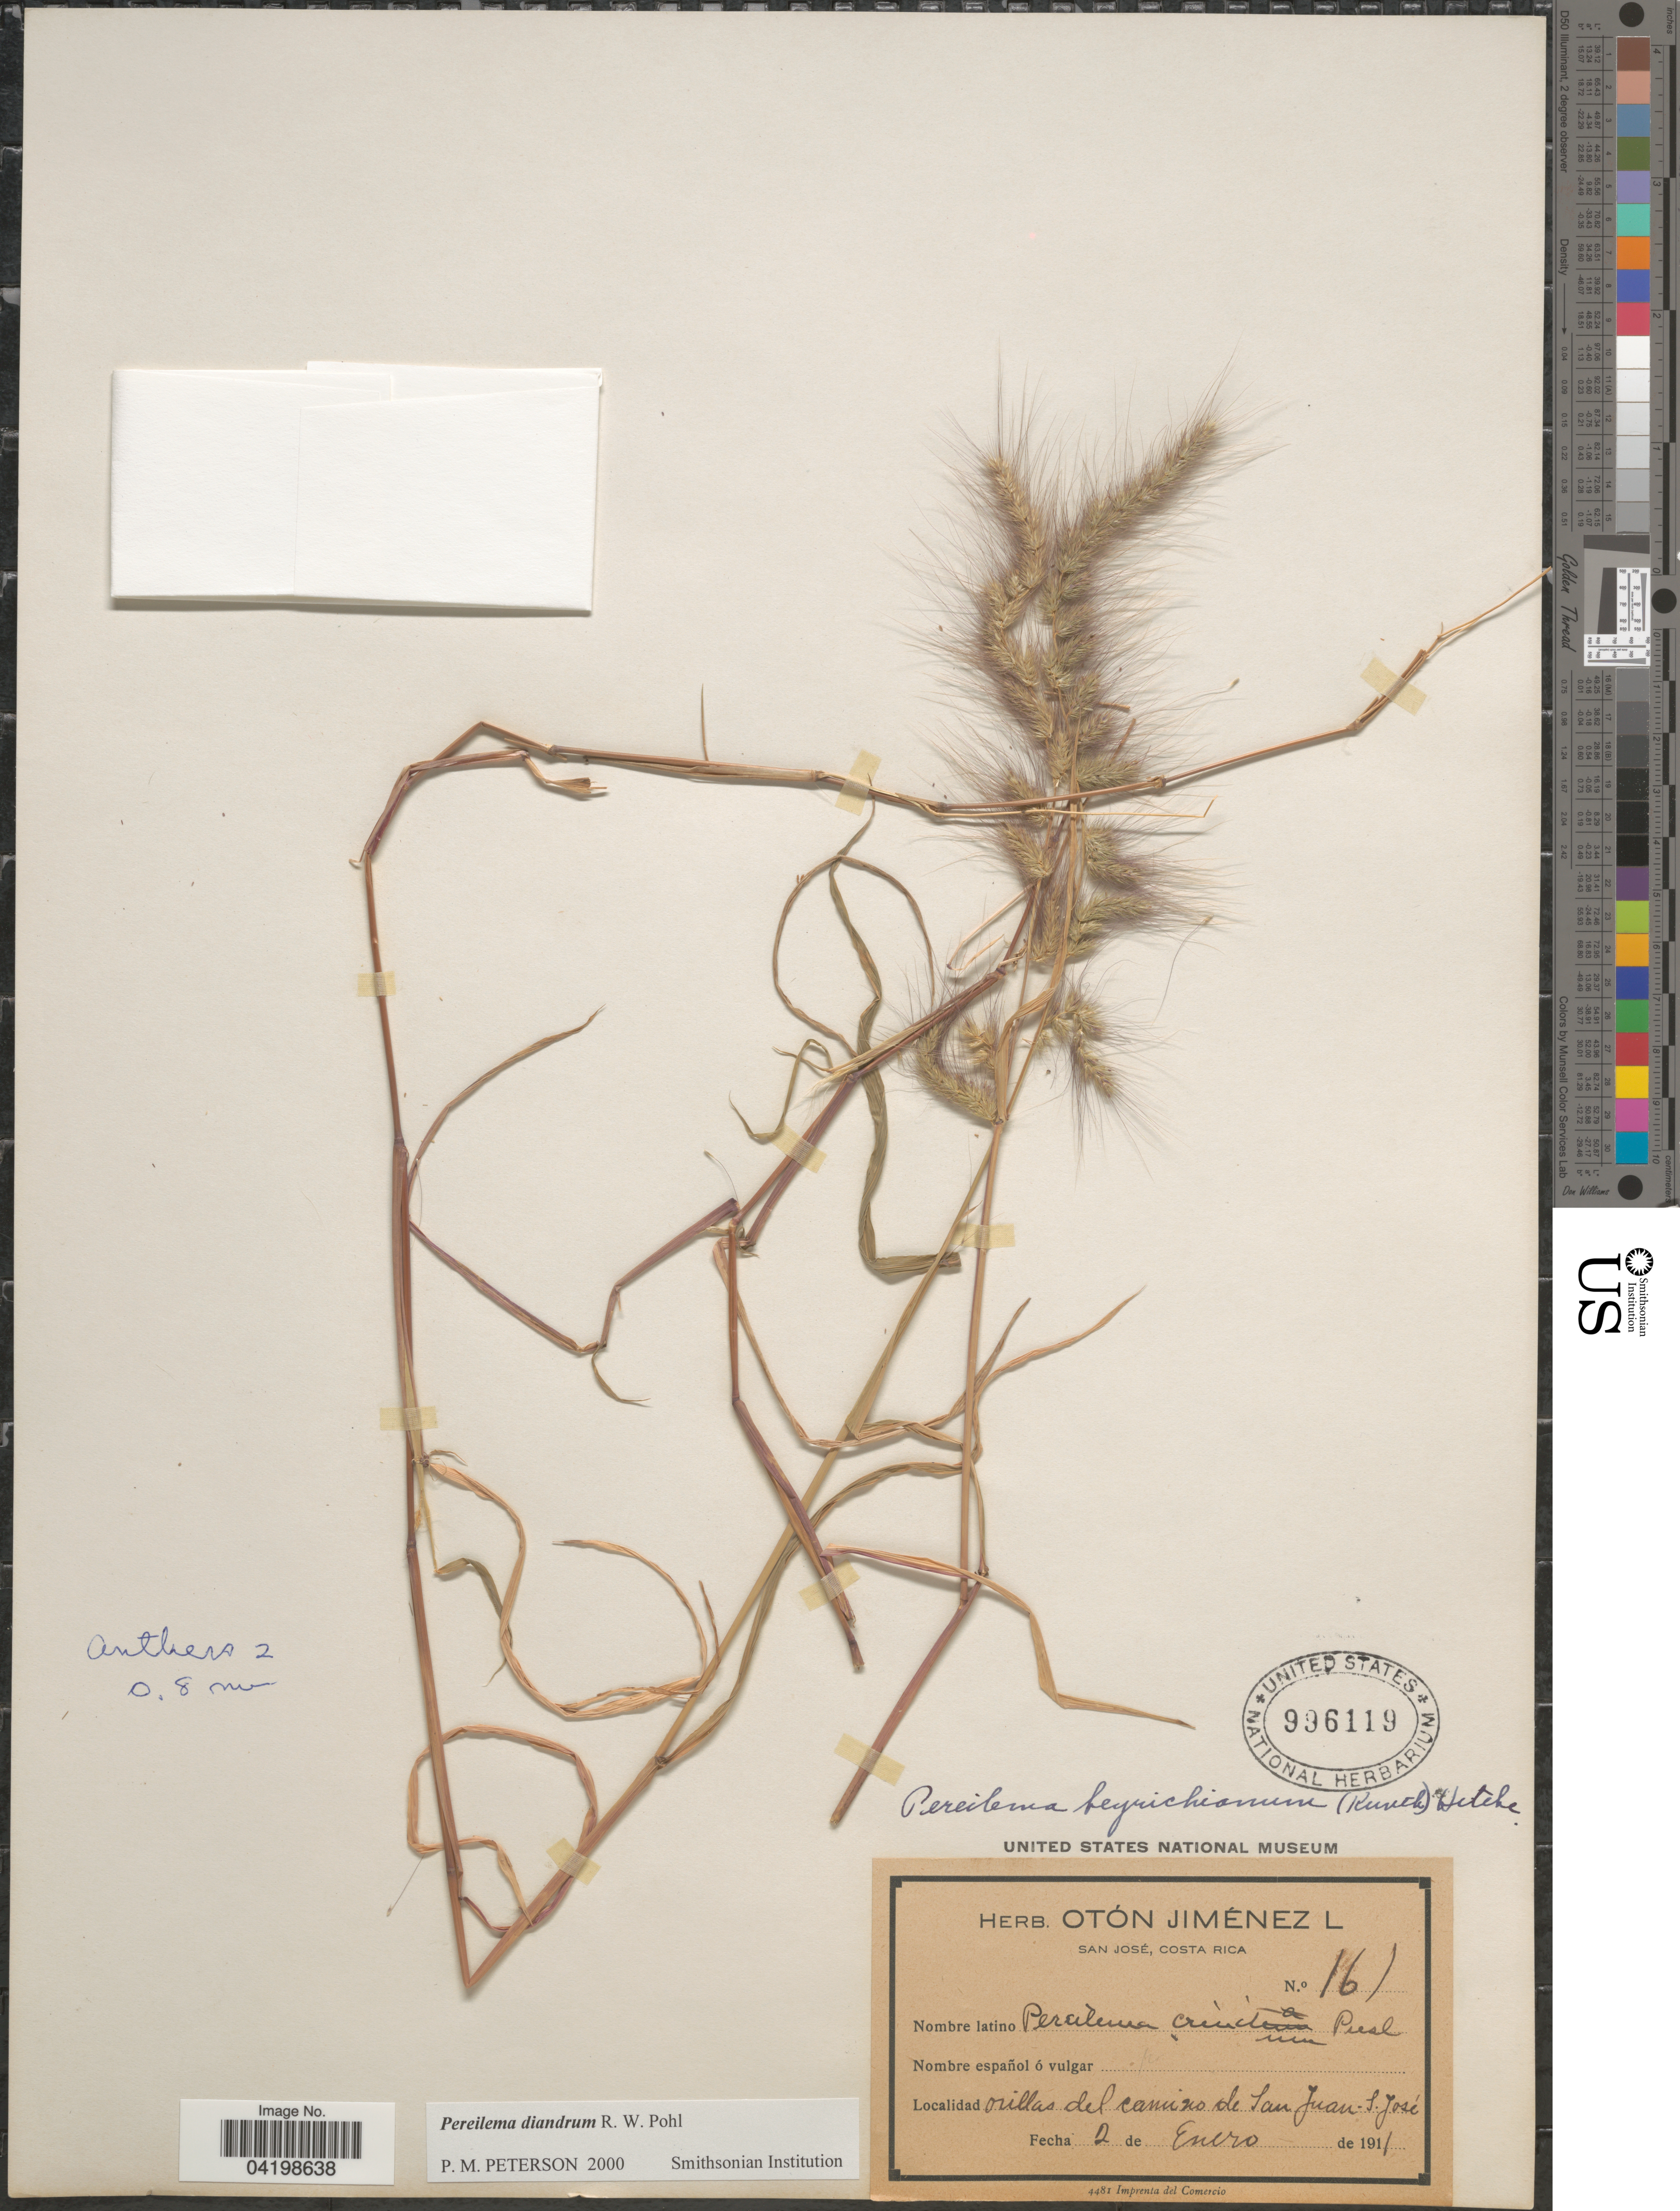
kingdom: Plantae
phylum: Tracheophyta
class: Liliopsida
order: Poales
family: Poaceae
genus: Muhlenbergia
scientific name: Muhlenbergia diandra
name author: (R.W. Pohl) Columbus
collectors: Ex herb. Oton Jiménez L.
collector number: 161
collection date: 1911-01-02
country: Costa Rica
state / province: San José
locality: Orillas del camino de San Juan.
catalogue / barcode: US 996119